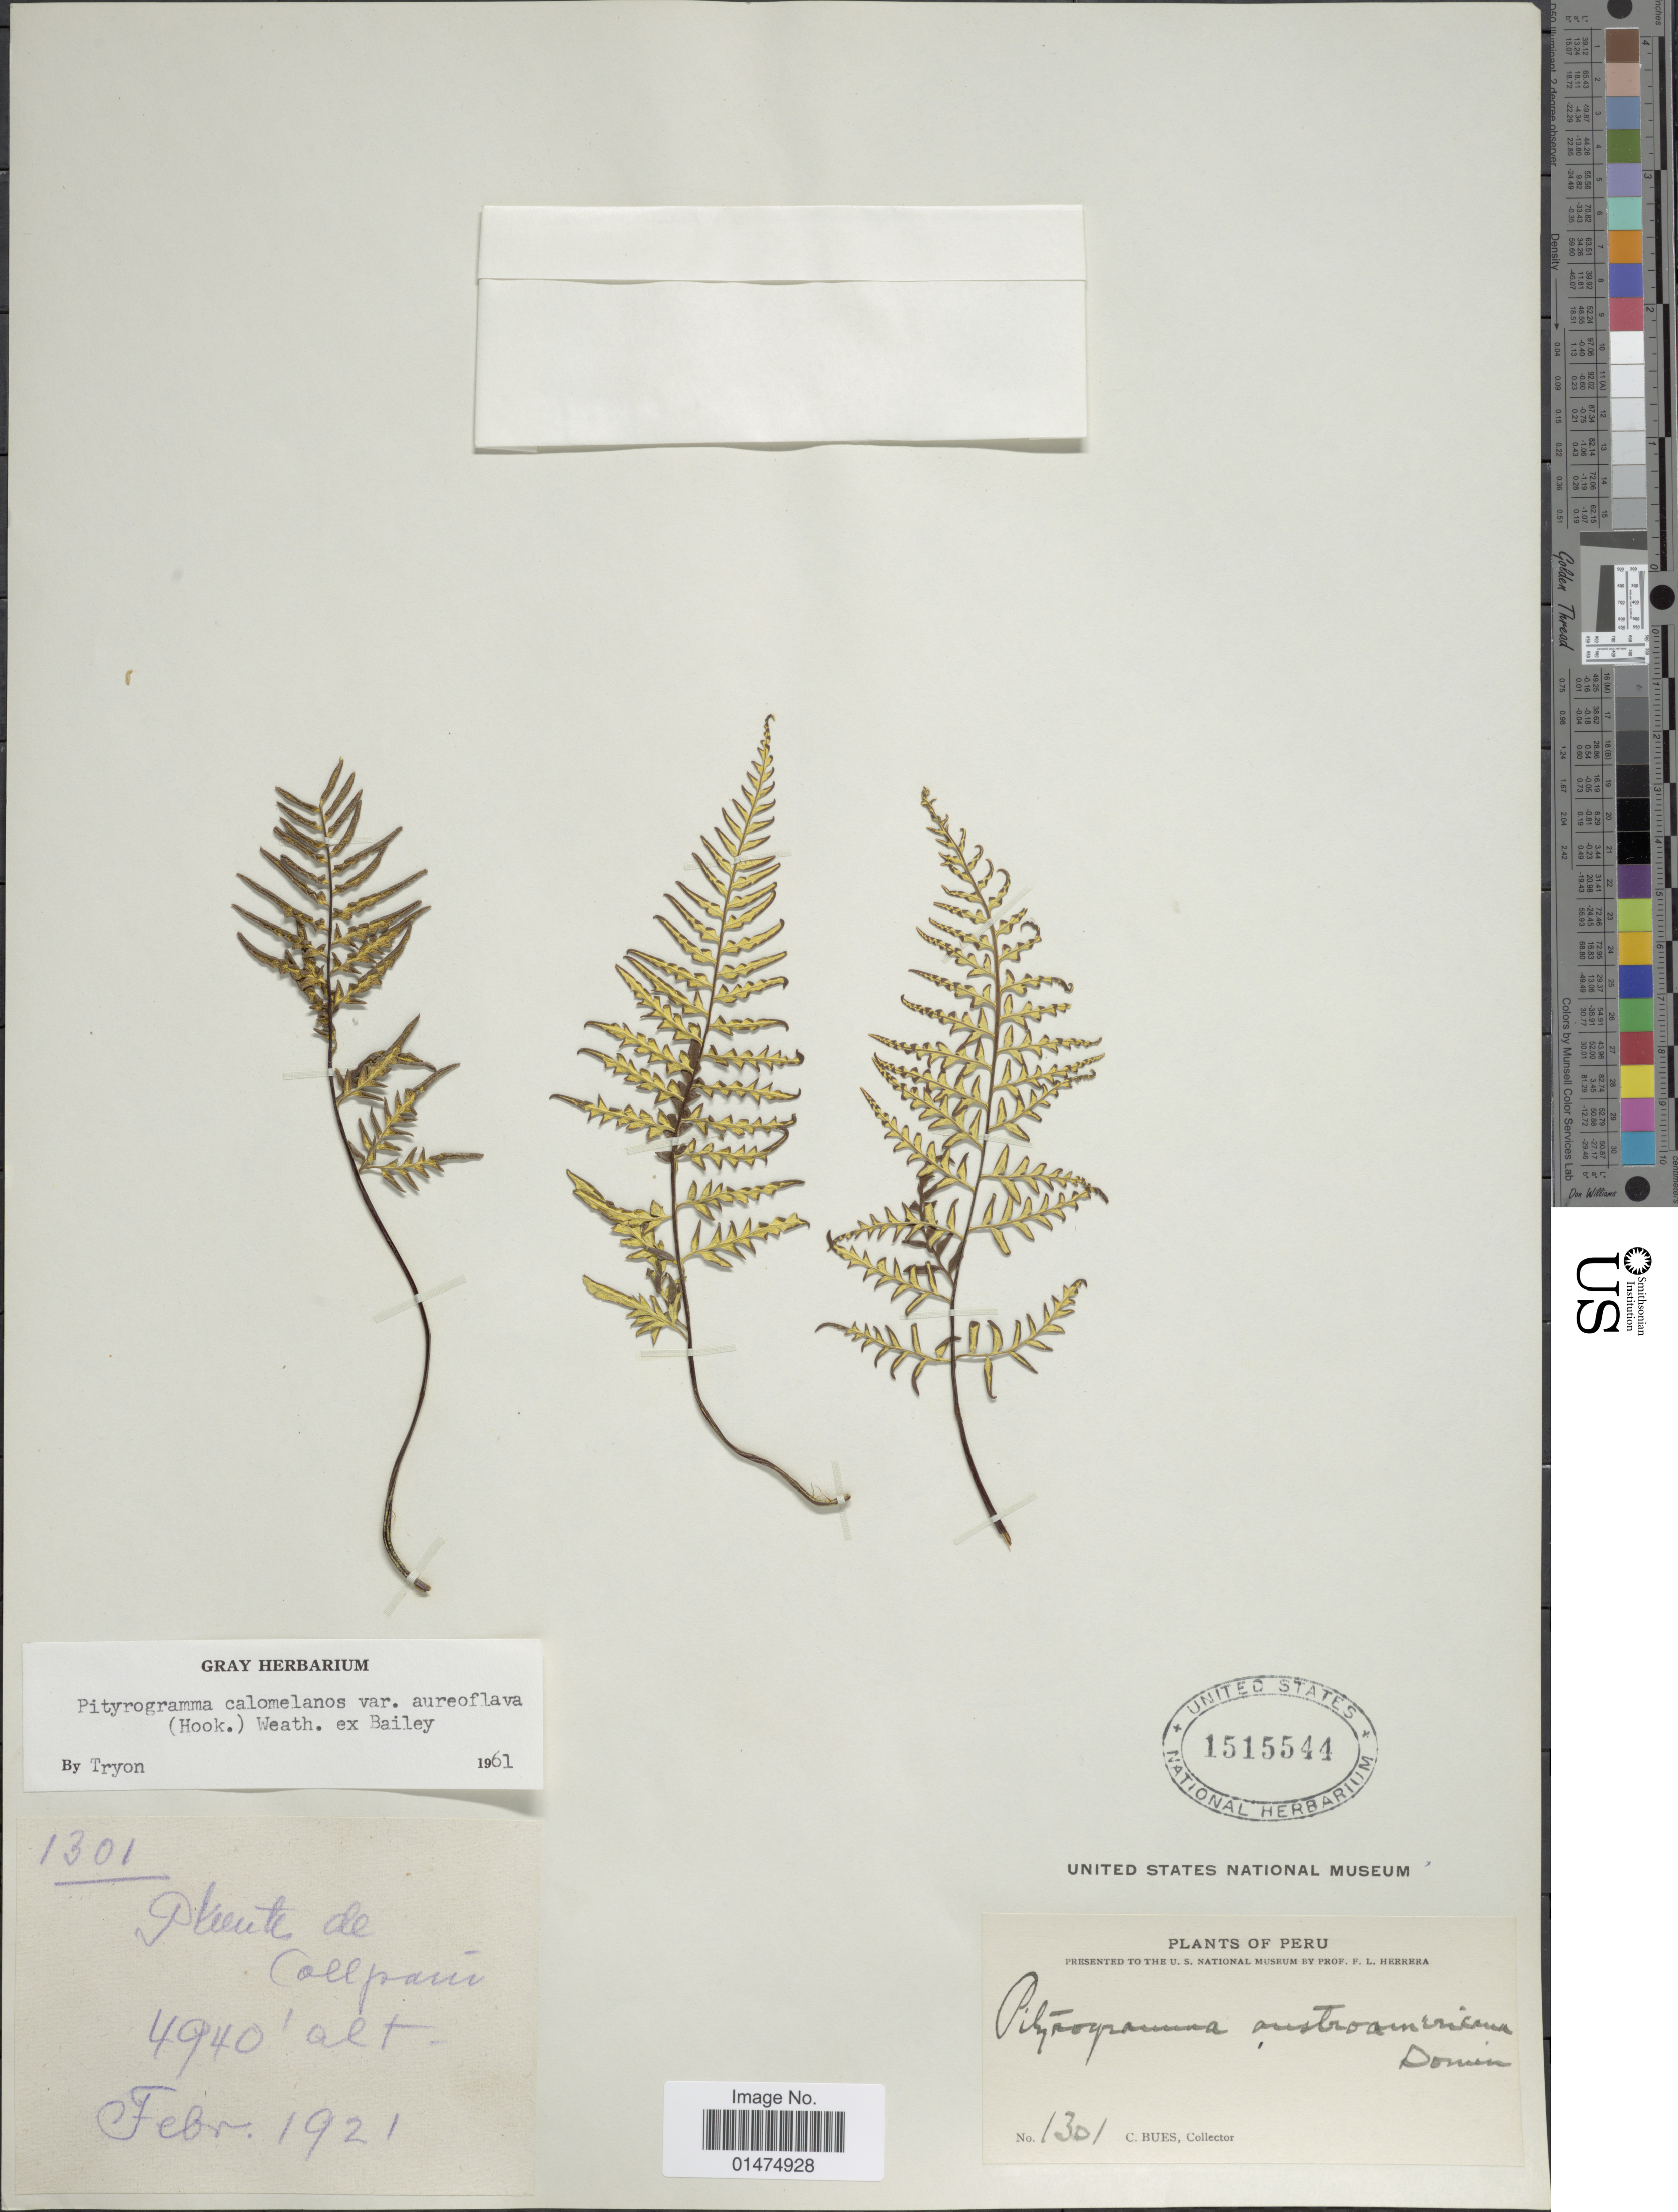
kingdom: Plantae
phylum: Tracheophyta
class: Polypodiopsida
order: Polypodiales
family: Pteridaceae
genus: Pityrogramma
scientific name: Pityrogramma calomelanos var. aureoflava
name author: (Hook.) Weath. ex L.H. Bailey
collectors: C. Bues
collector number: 1301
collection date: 1921-02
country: Peru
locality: Peru.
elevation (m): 1506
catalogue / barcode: US 1515544